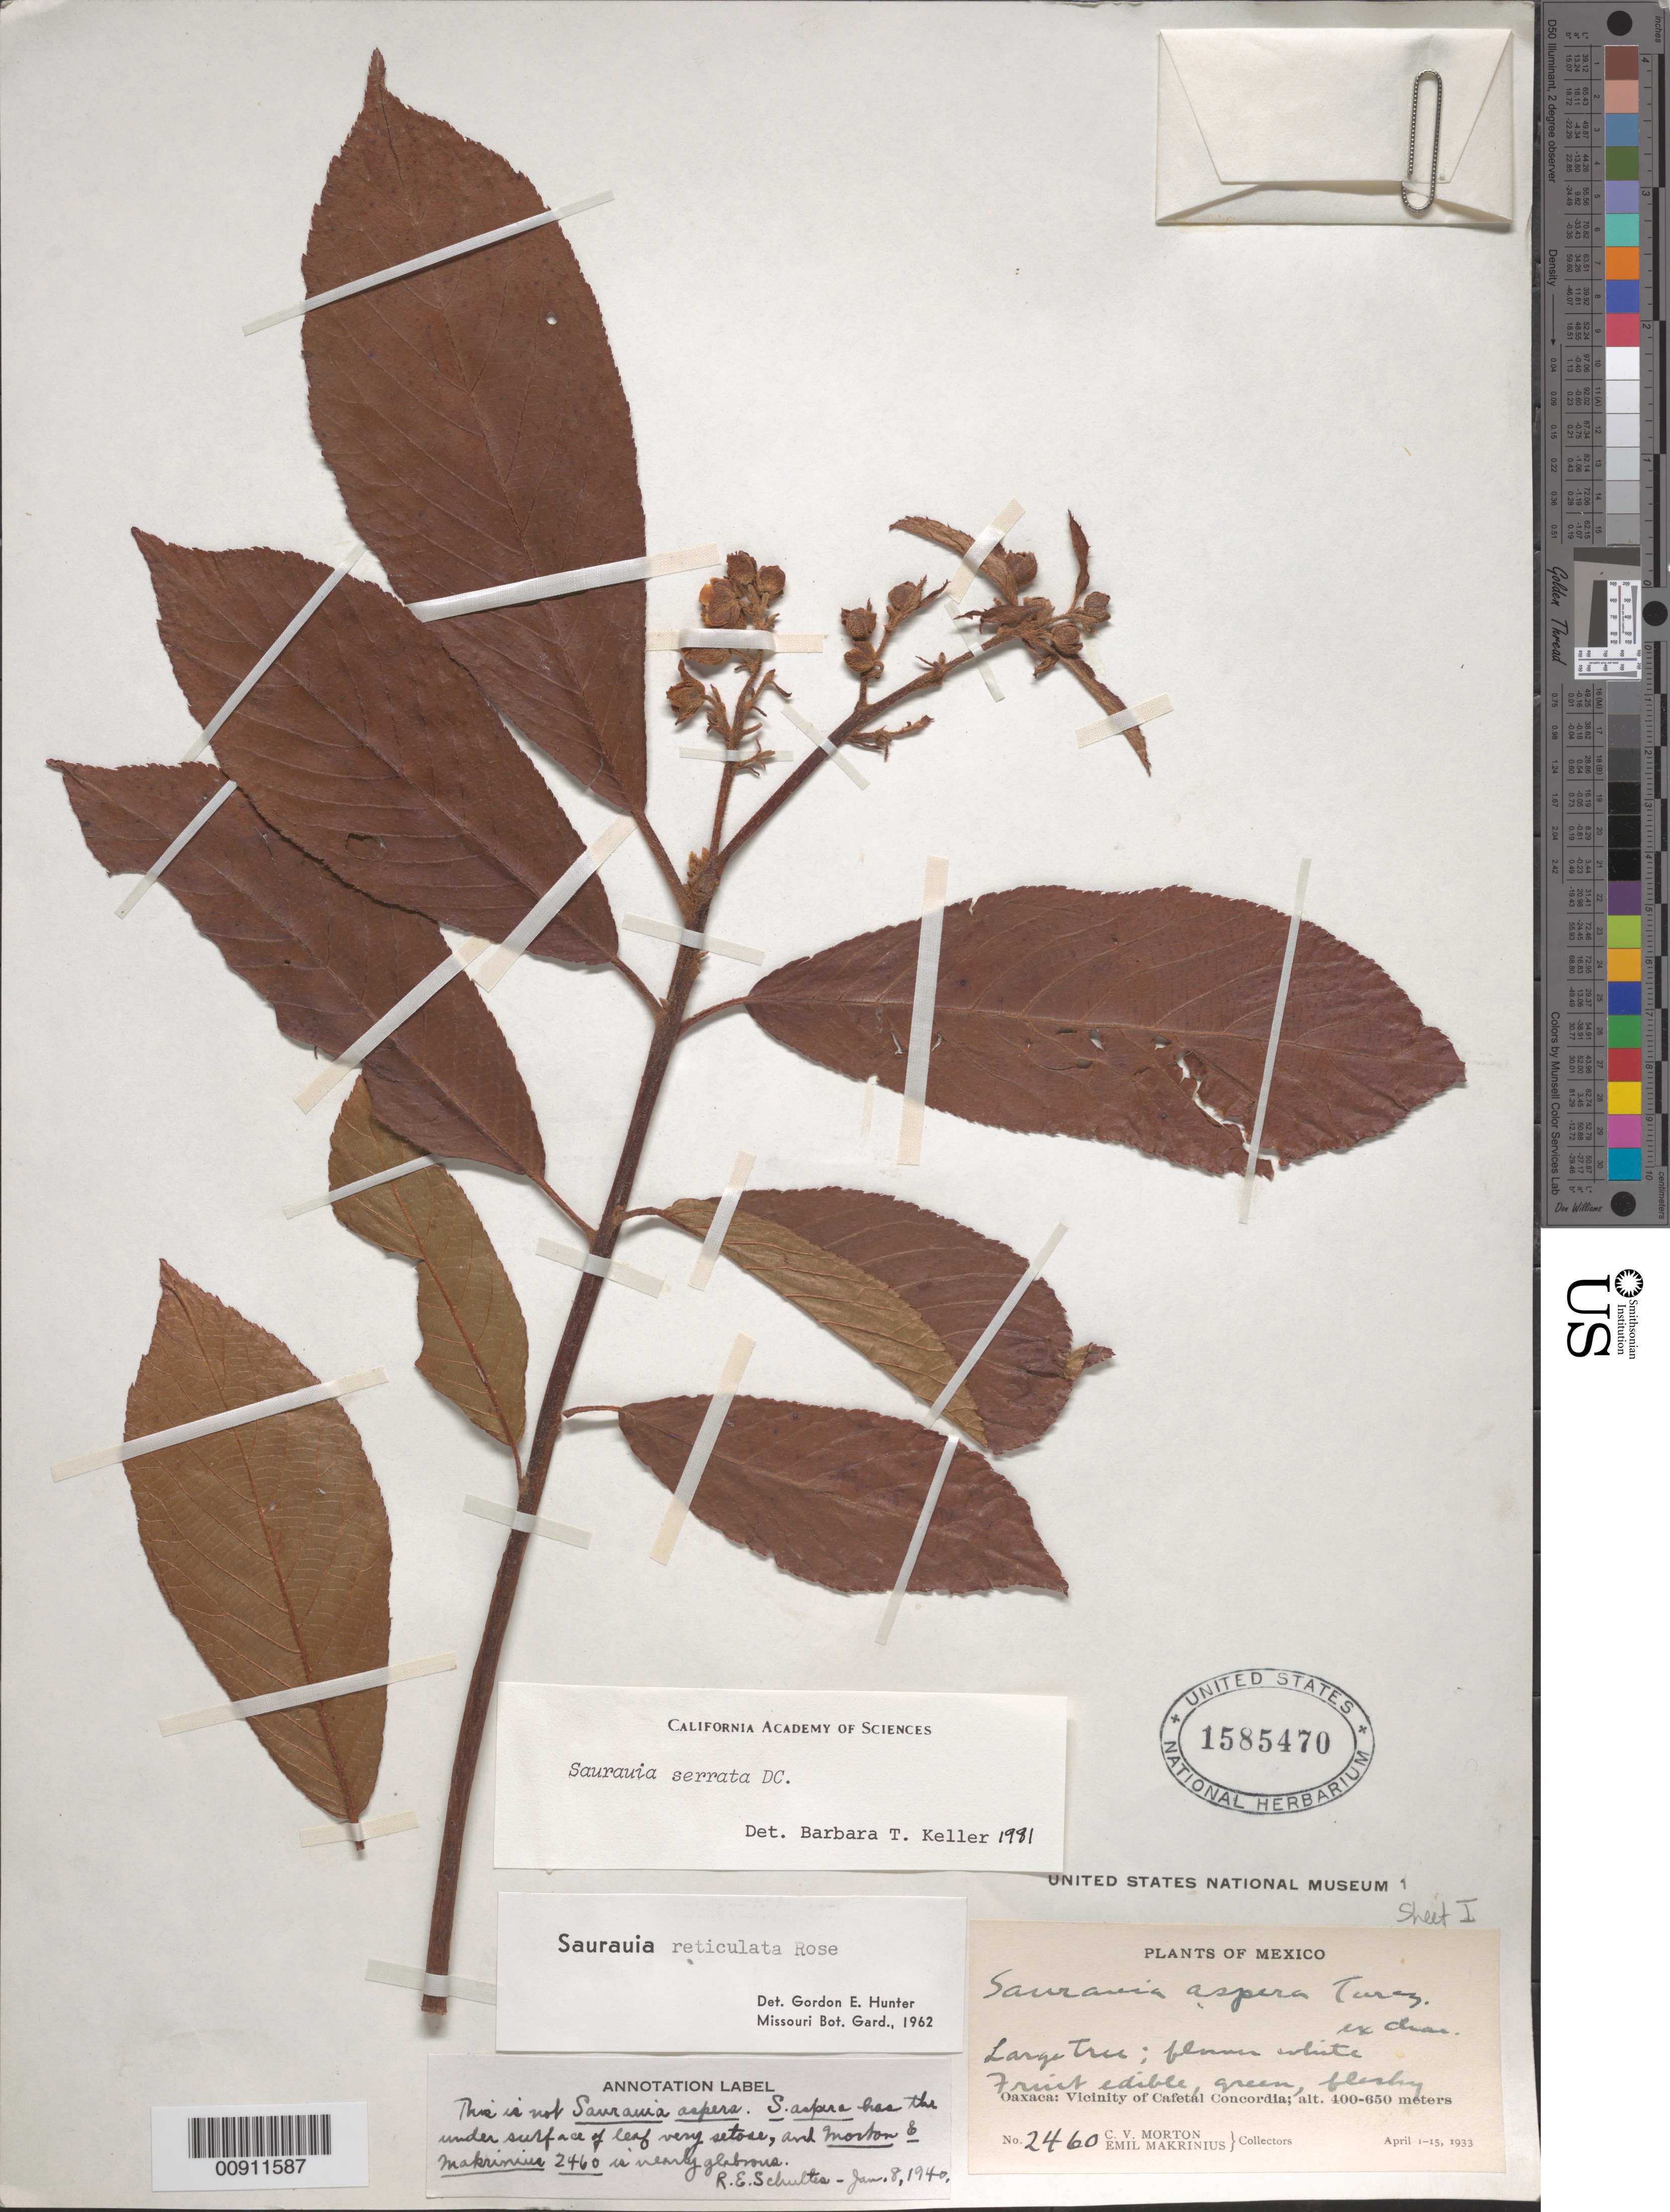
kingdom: Plantae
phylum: Tracheophyta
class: Magnoliopsida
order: Ericales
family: Actinidiaceae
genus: Saurauia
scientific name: Saurauia serrata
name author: DC.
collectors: C. V. Morton & E. Makrinius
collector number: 2460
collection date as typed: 01 Apr 1933 to 15 Apr 1933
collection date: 1933-04-01/1933-04-15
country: Mexico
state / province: Oaxaca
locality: Oaxaca: Vicinity of Cafetal Concordia.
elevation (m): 650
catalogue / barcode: US 1585470